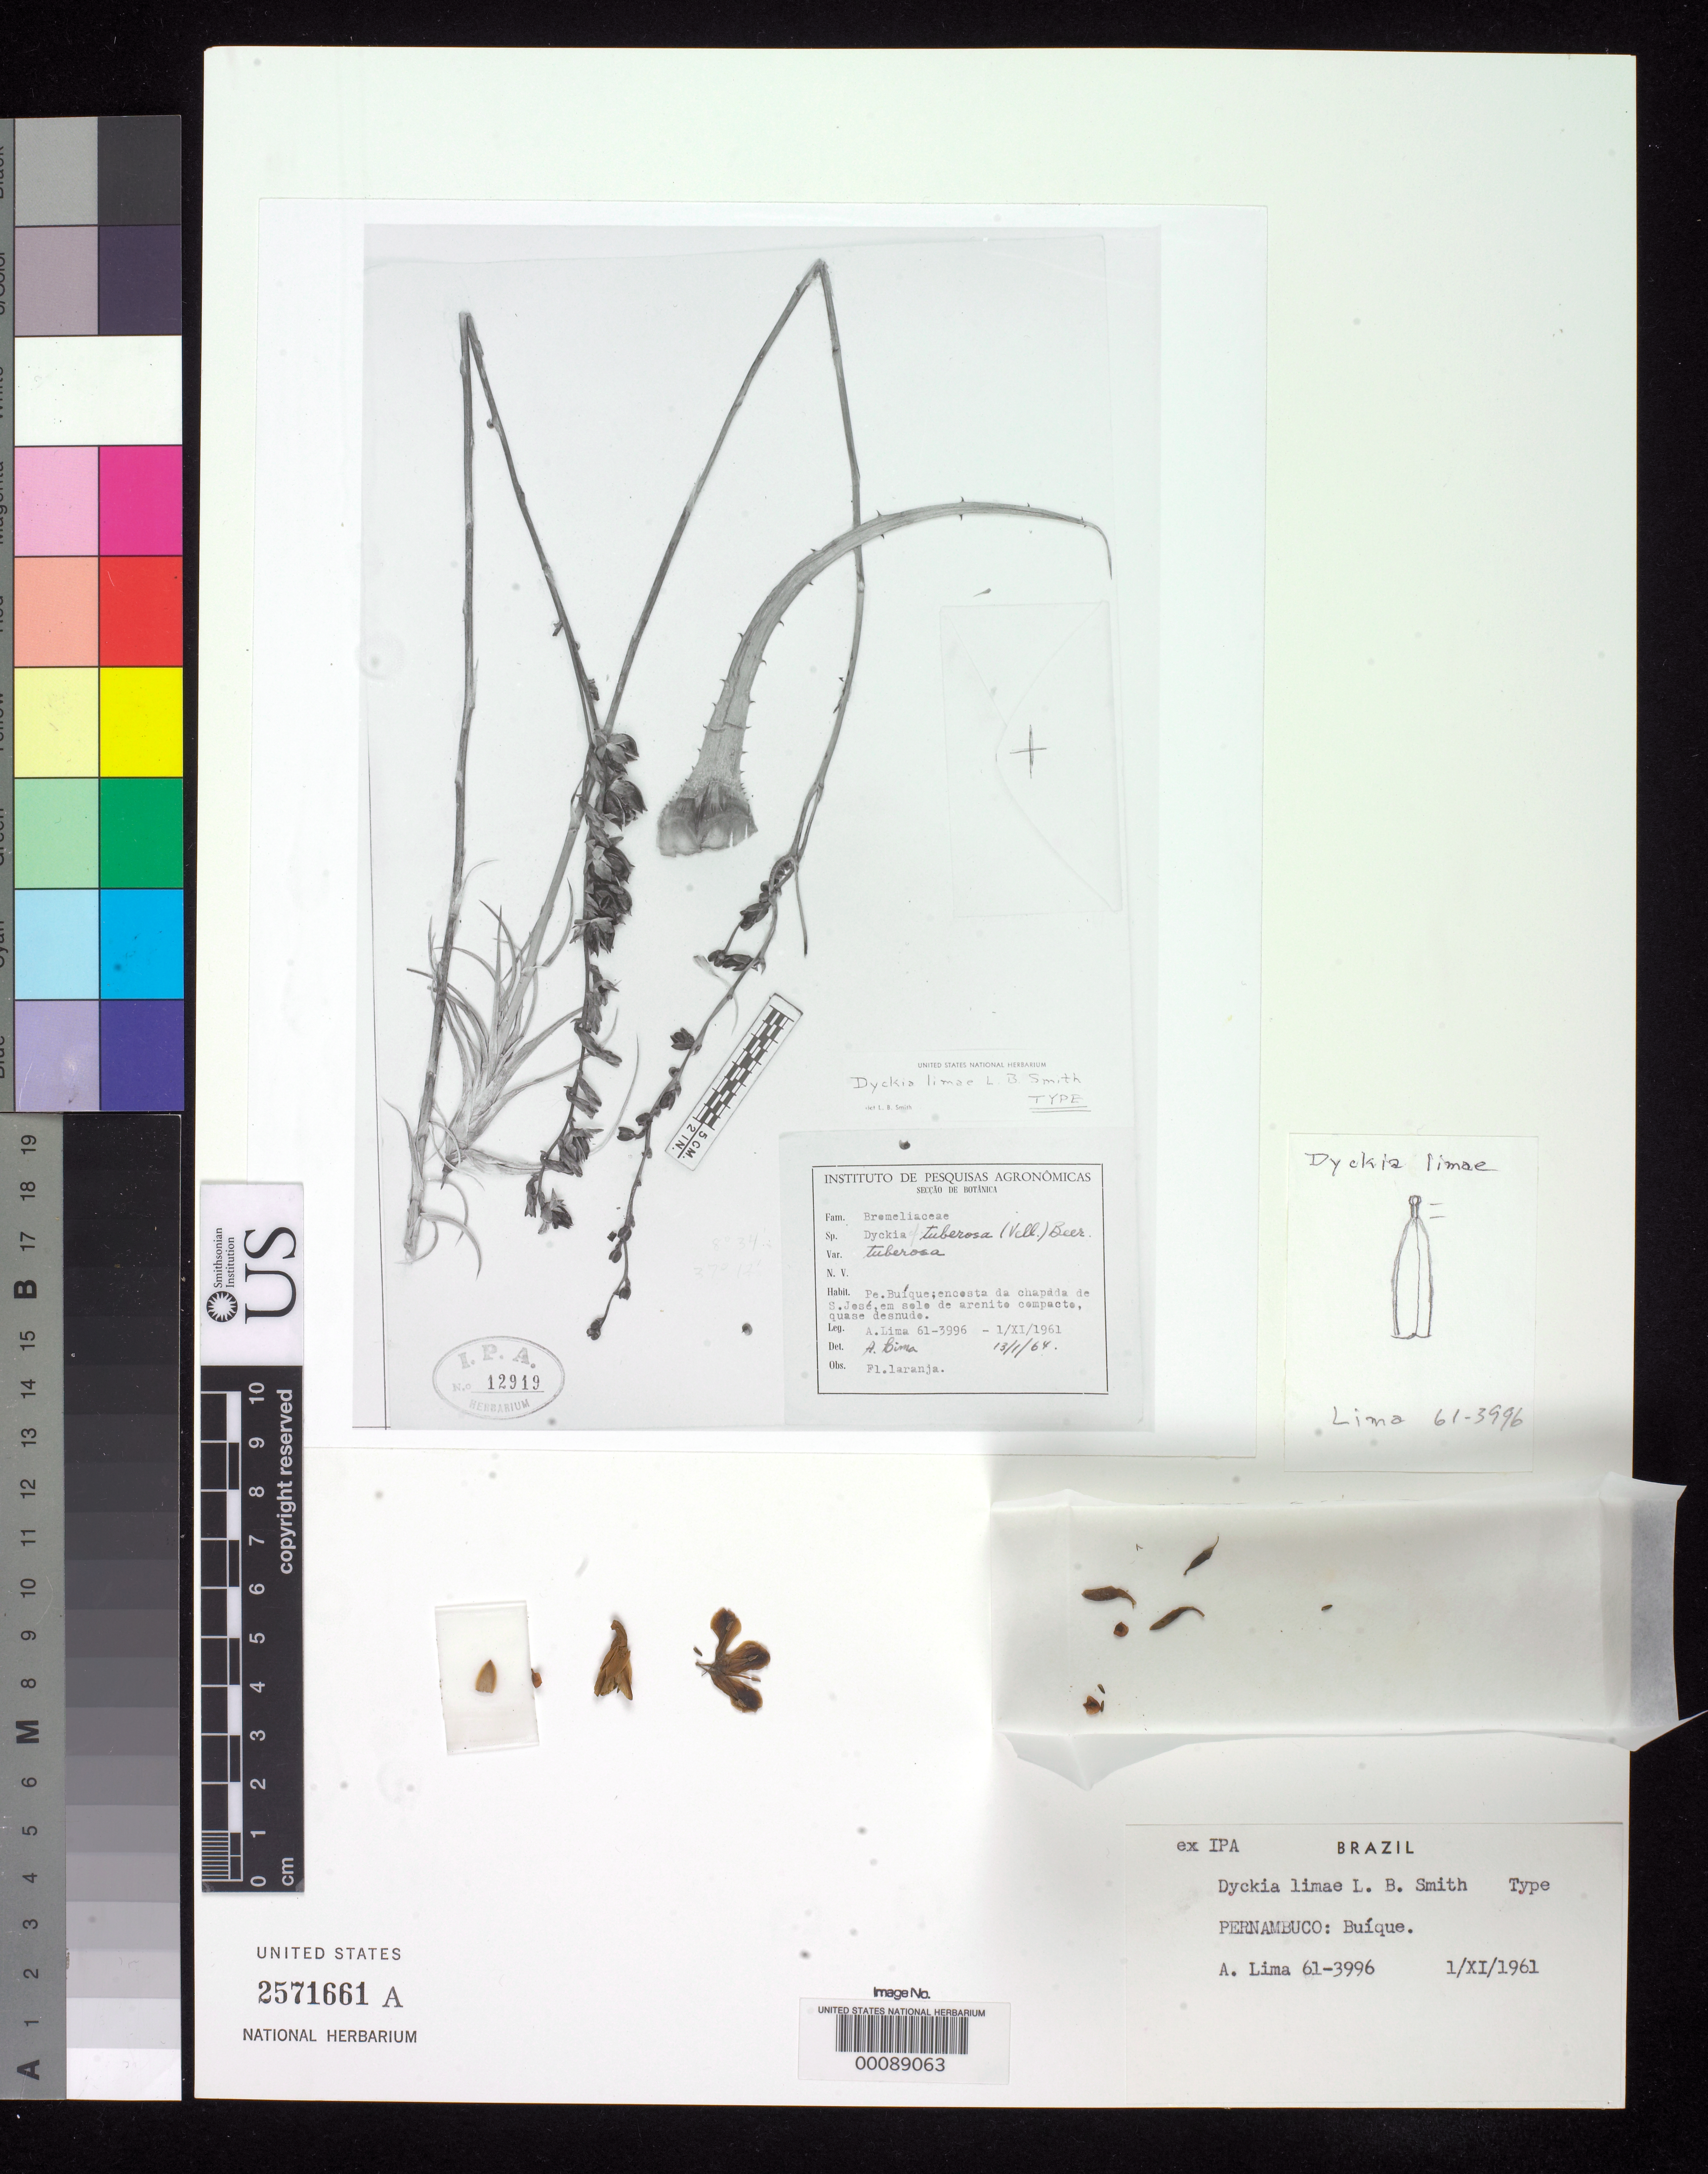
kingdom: Plantae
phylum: Tracheophyta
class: Liliopsida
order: Poales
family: Bromeliaceae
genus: Dyckia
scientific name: Dyckia limae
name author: L.B. Sm.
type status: Isotype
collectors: A. Lima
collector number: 61-3996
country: Brazil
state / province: Pernambuco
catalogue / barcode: US 2571661A